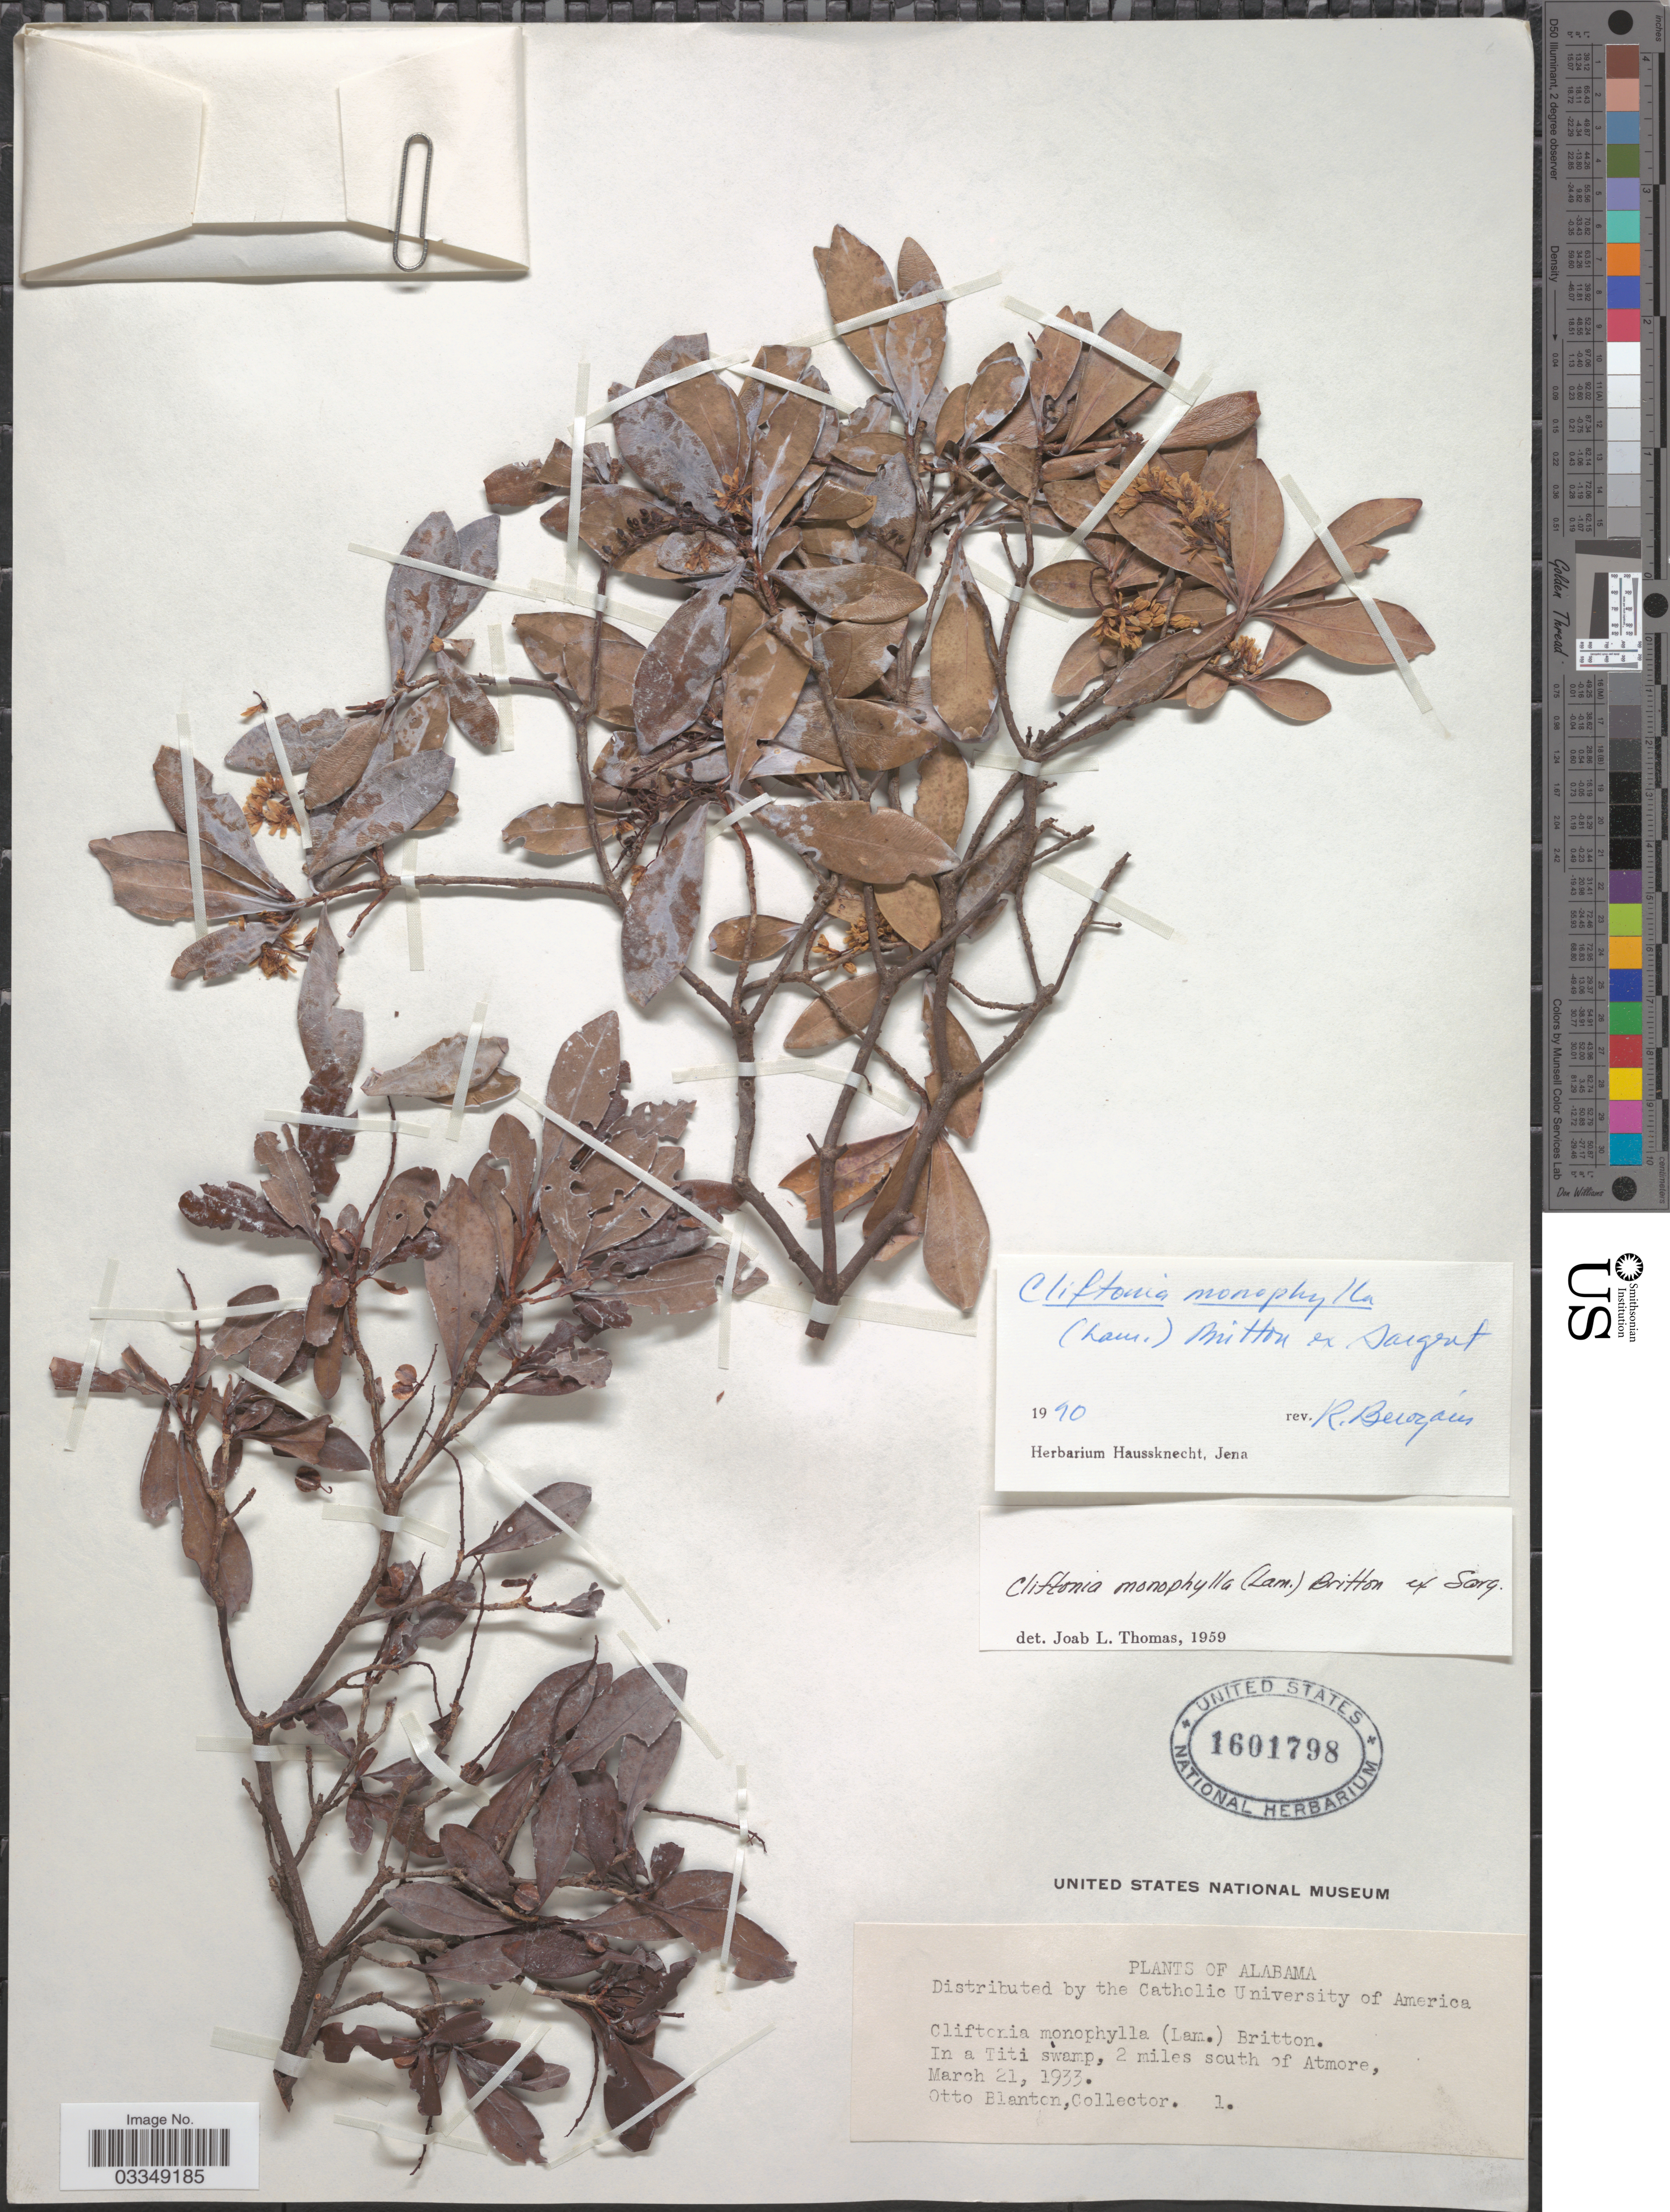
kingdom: Plantae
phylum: Tracheophyta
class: Magnoliopsida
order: Ericales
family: Cyrillaceae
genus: Cliftonia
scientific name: Cliftonia monophylla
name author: (Lam.) Britton ex Sarg.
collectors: O. Blanton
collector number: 1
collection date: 1933-03-21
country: United States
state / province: Alabama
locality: In a Titi swamp, 2 miles south of Atmore.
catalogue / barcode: US 1601798